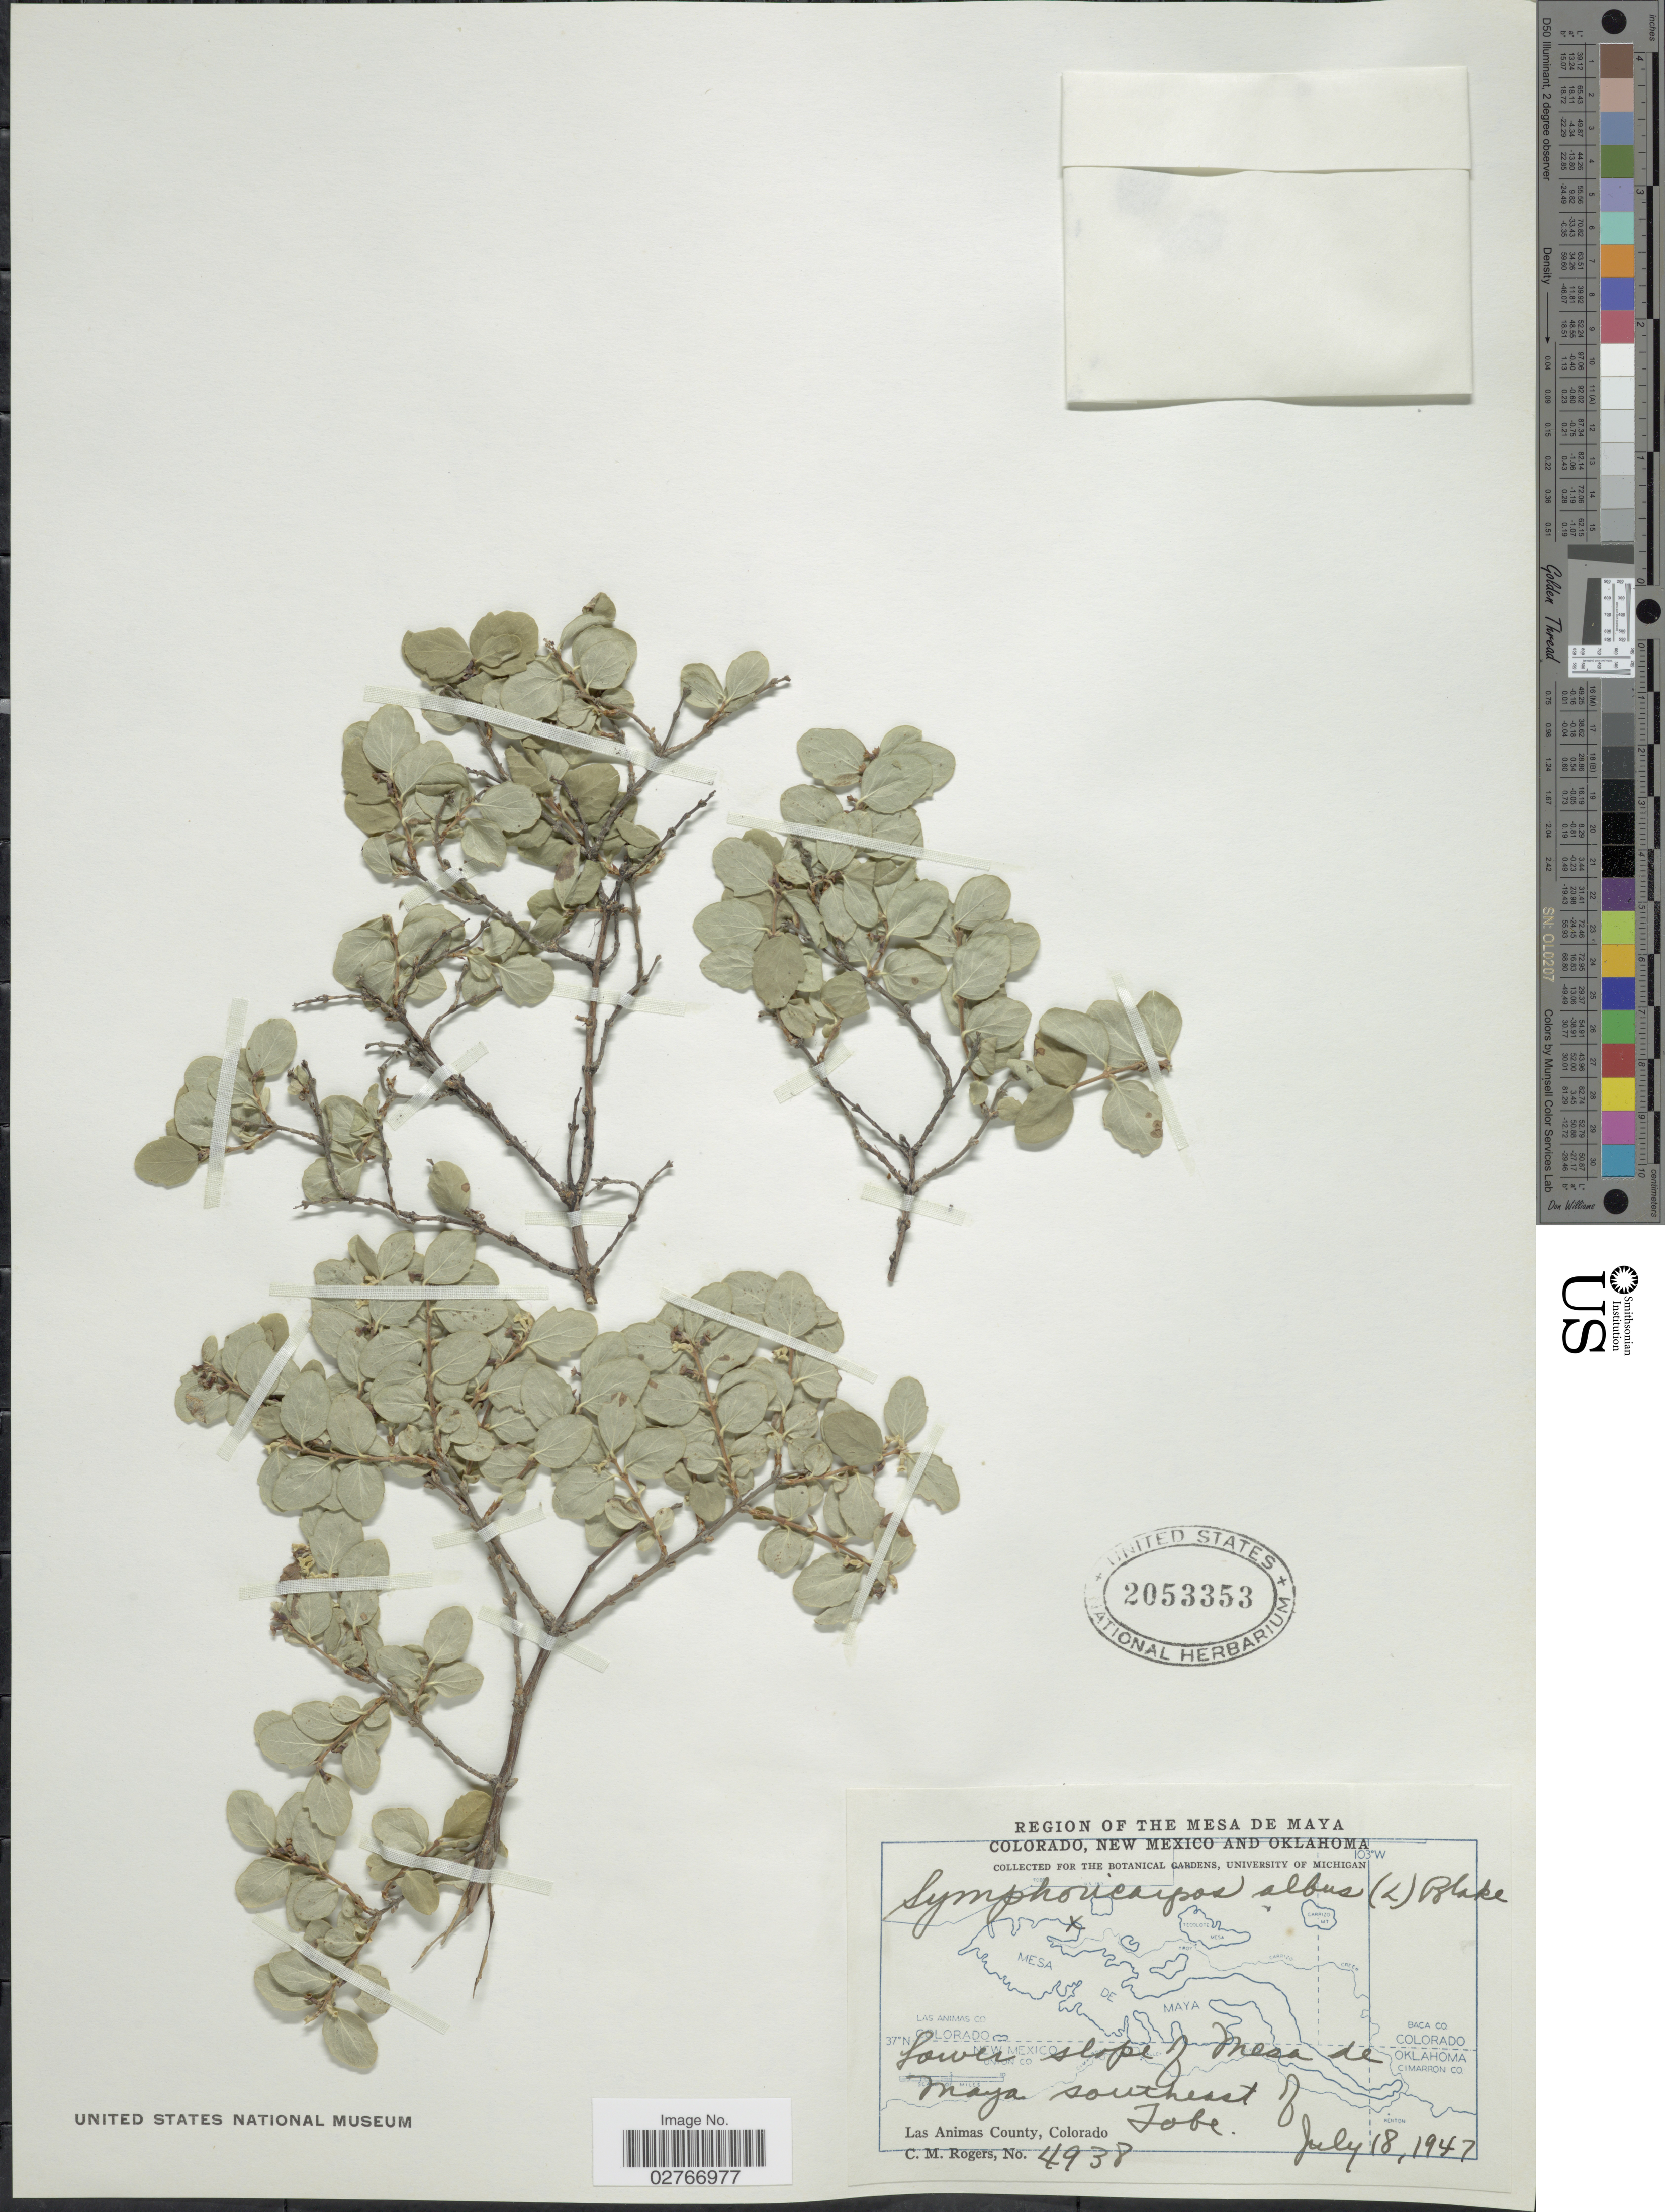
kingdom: Plantae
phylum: Tracheophyta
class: Magnoliopsida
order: Dipsacales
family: Caprifoliaceae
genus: Symphoricarpos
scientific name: Symphoricarpos albus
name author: (L.) S.F. Blake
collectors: C. M. Rogers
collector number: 4938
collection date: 1947-07-18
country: United States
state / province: Colorado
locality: Region of the Mesa de Maya. Lower slopes of Mesa de Maya southeast of Tobe. Las Animas County.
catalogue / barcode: US 2053353